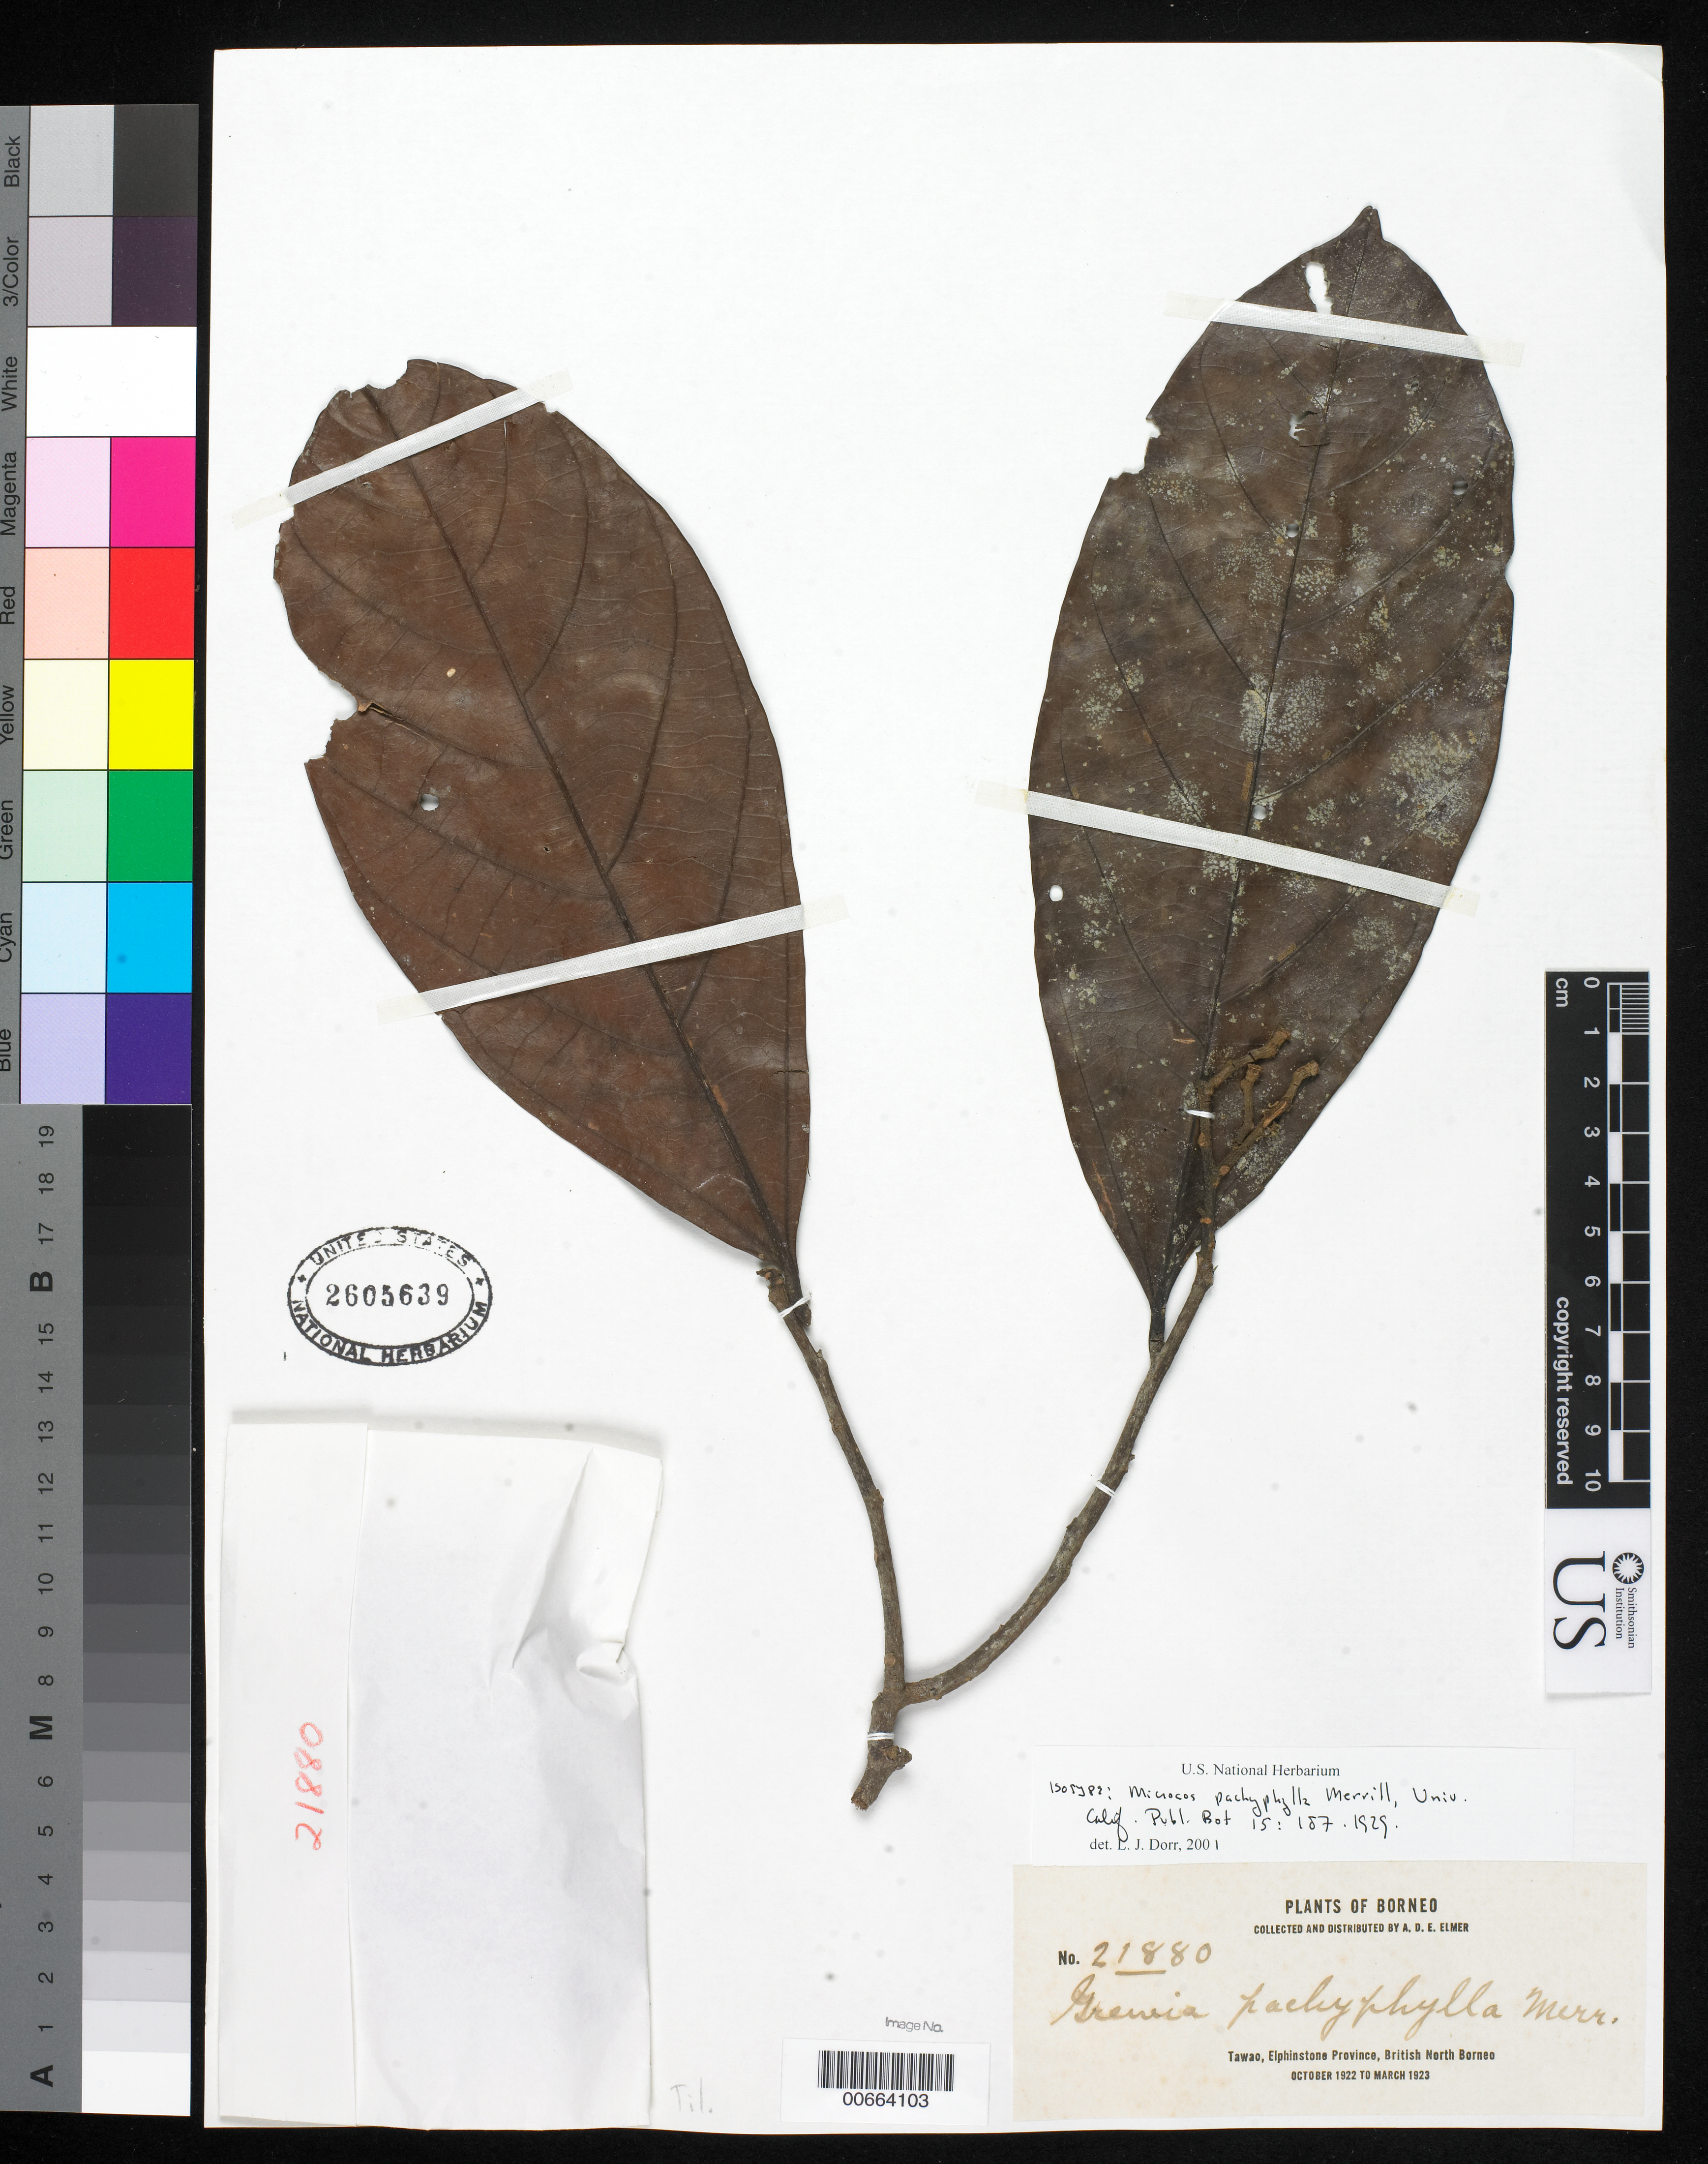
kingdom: Plantae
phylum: Tracheophyta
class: Magnoliopsida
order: Malvales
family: Malvaceae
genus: Microcos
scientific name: Microcos pachyphylla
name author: Merr.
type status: Isotype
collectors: A. D. E. Elmer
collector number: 21880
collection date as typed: Oct 1922 to -- Mar 1923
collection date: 1922-10/1923-03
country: Malaysia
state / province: Sabah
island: Borneo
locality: Tawao, Elphinstone Province, British North Borneo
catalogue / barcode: US 2605639